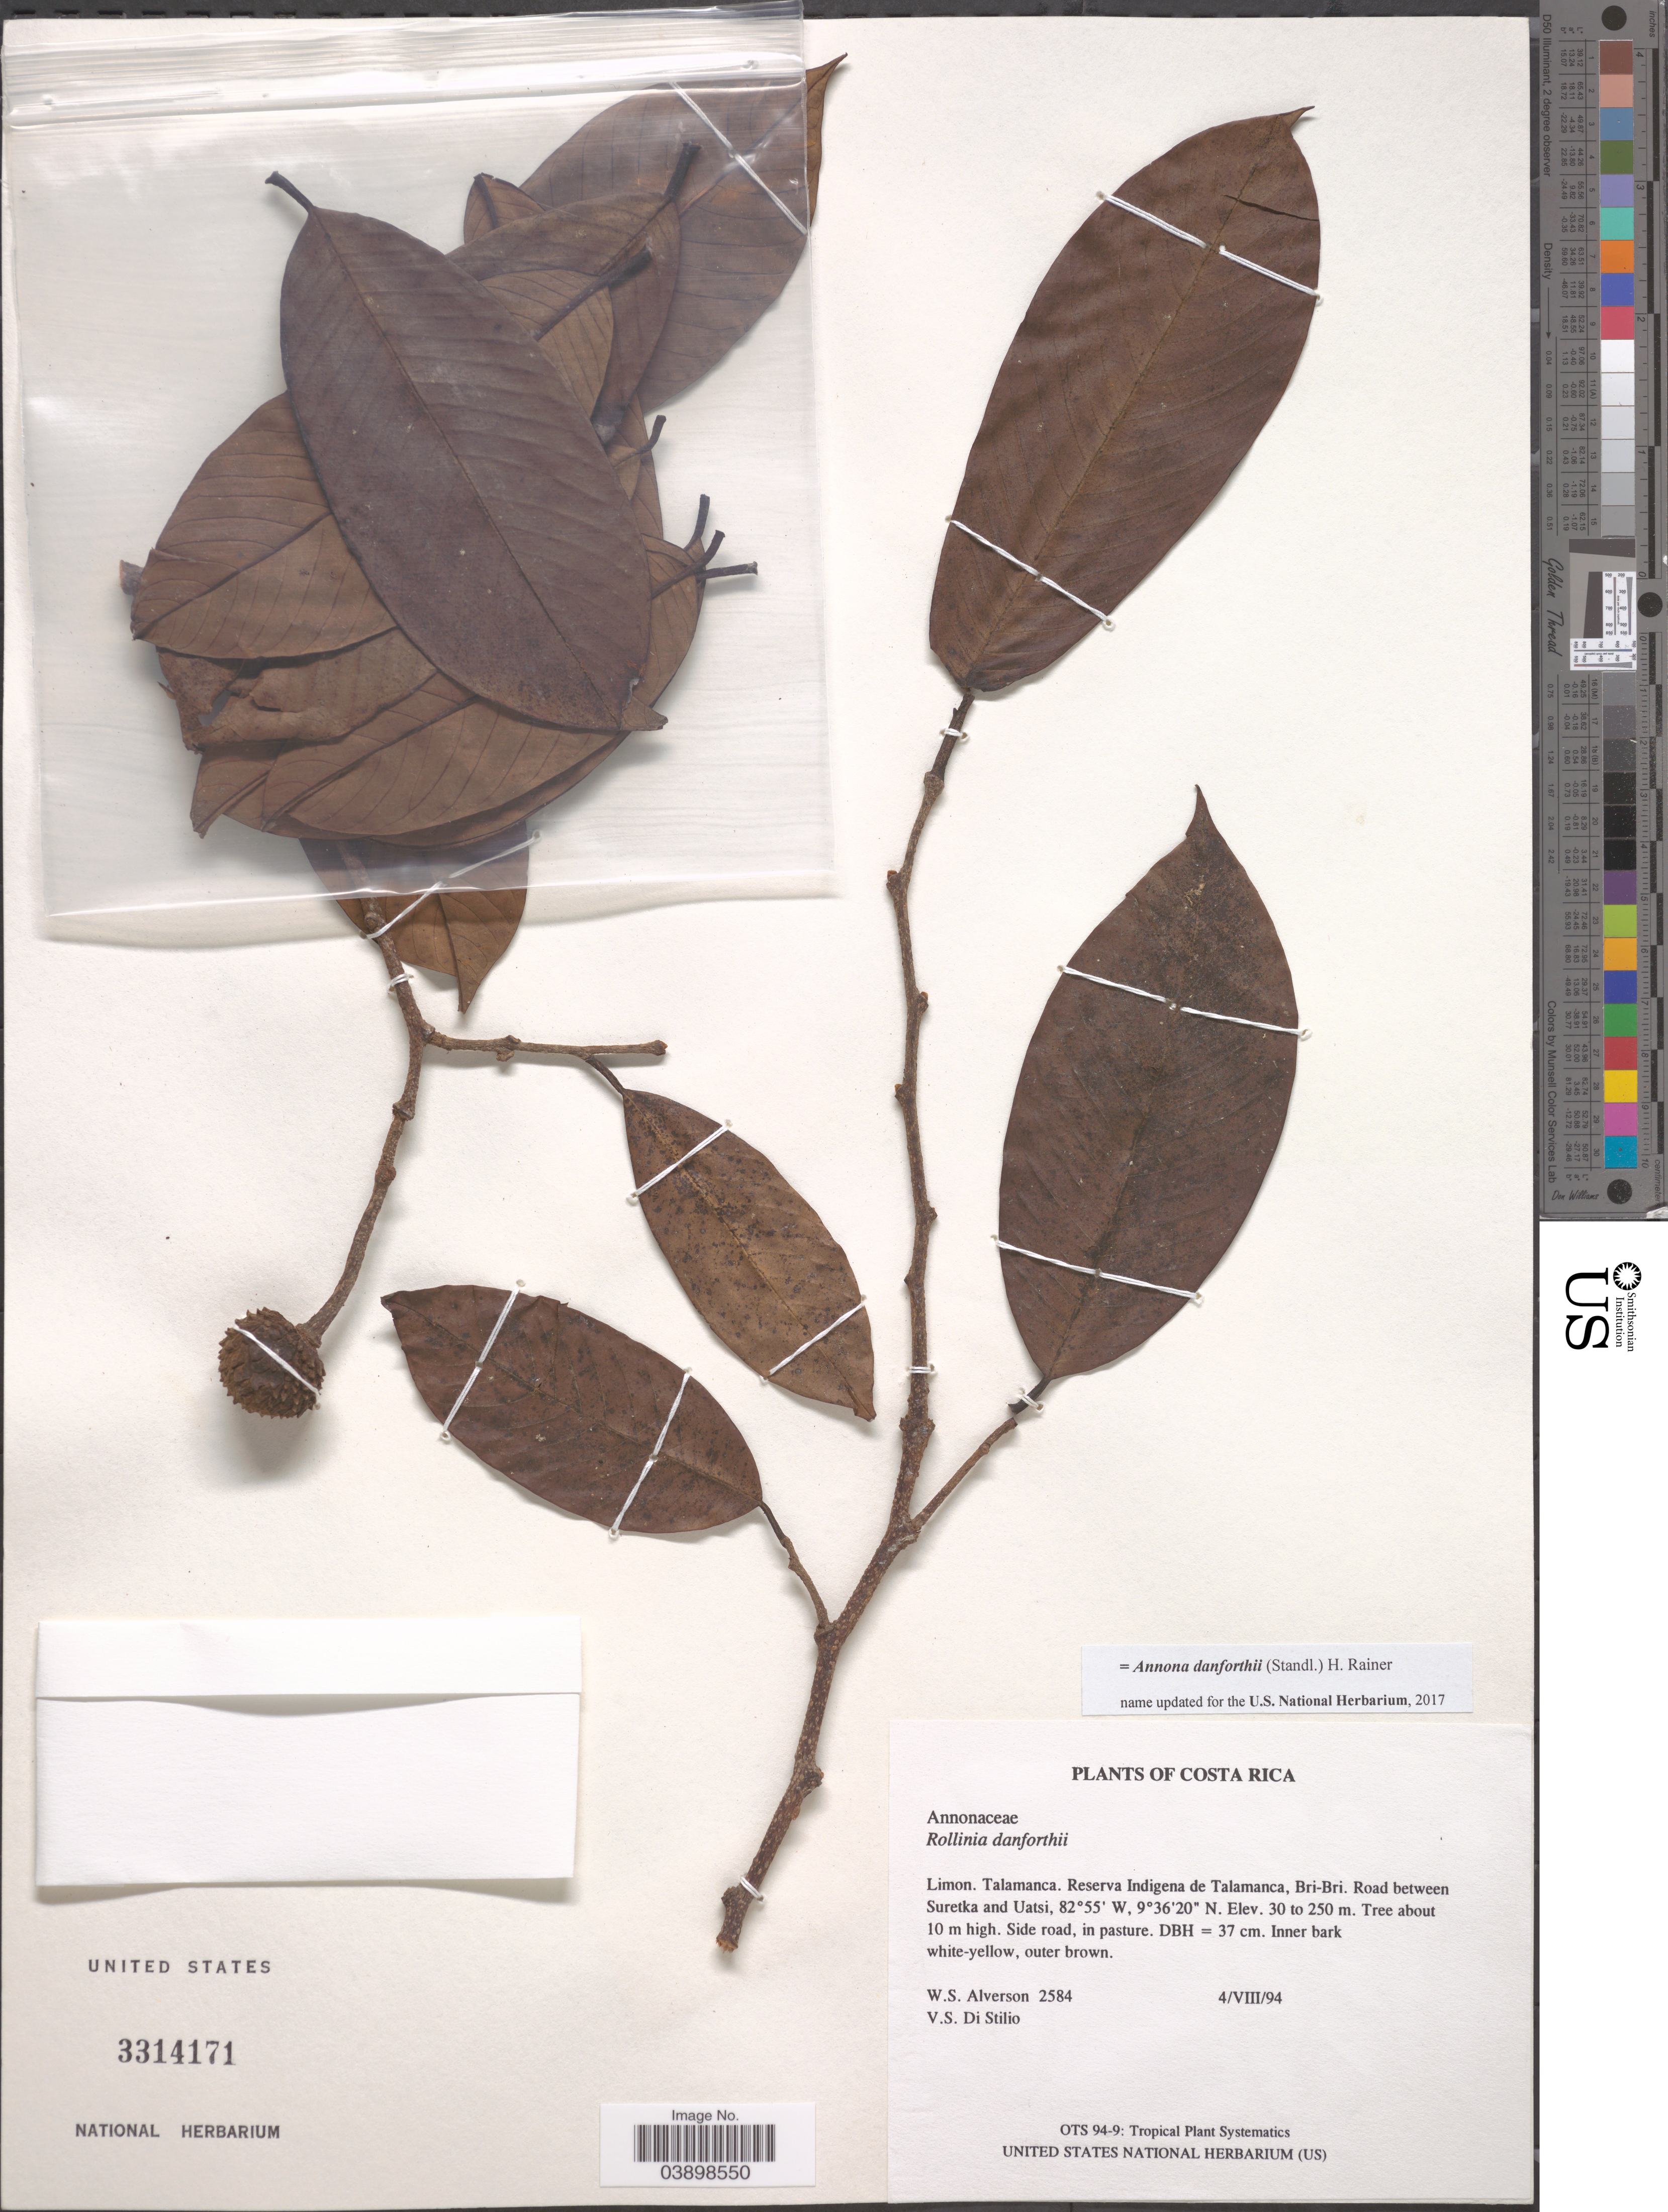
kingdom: Plantae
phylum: Tracheophyta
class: Magnoliopsida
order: Magnoliales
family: Annonaceae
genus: Annona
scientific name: Annona danforthii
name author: (Standl.) H. Rainer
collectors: W. S. Alverson & V. Di Stilio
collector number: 2584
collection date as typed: Transcribed d/m/y: 4/8/94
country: Costa Rica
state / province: Limón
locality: Talamanca. Reserva Indigena de Talamanca, Bri-Bri. Road between Suretka and Uatsi.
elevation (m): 30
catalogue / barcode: US 3314171